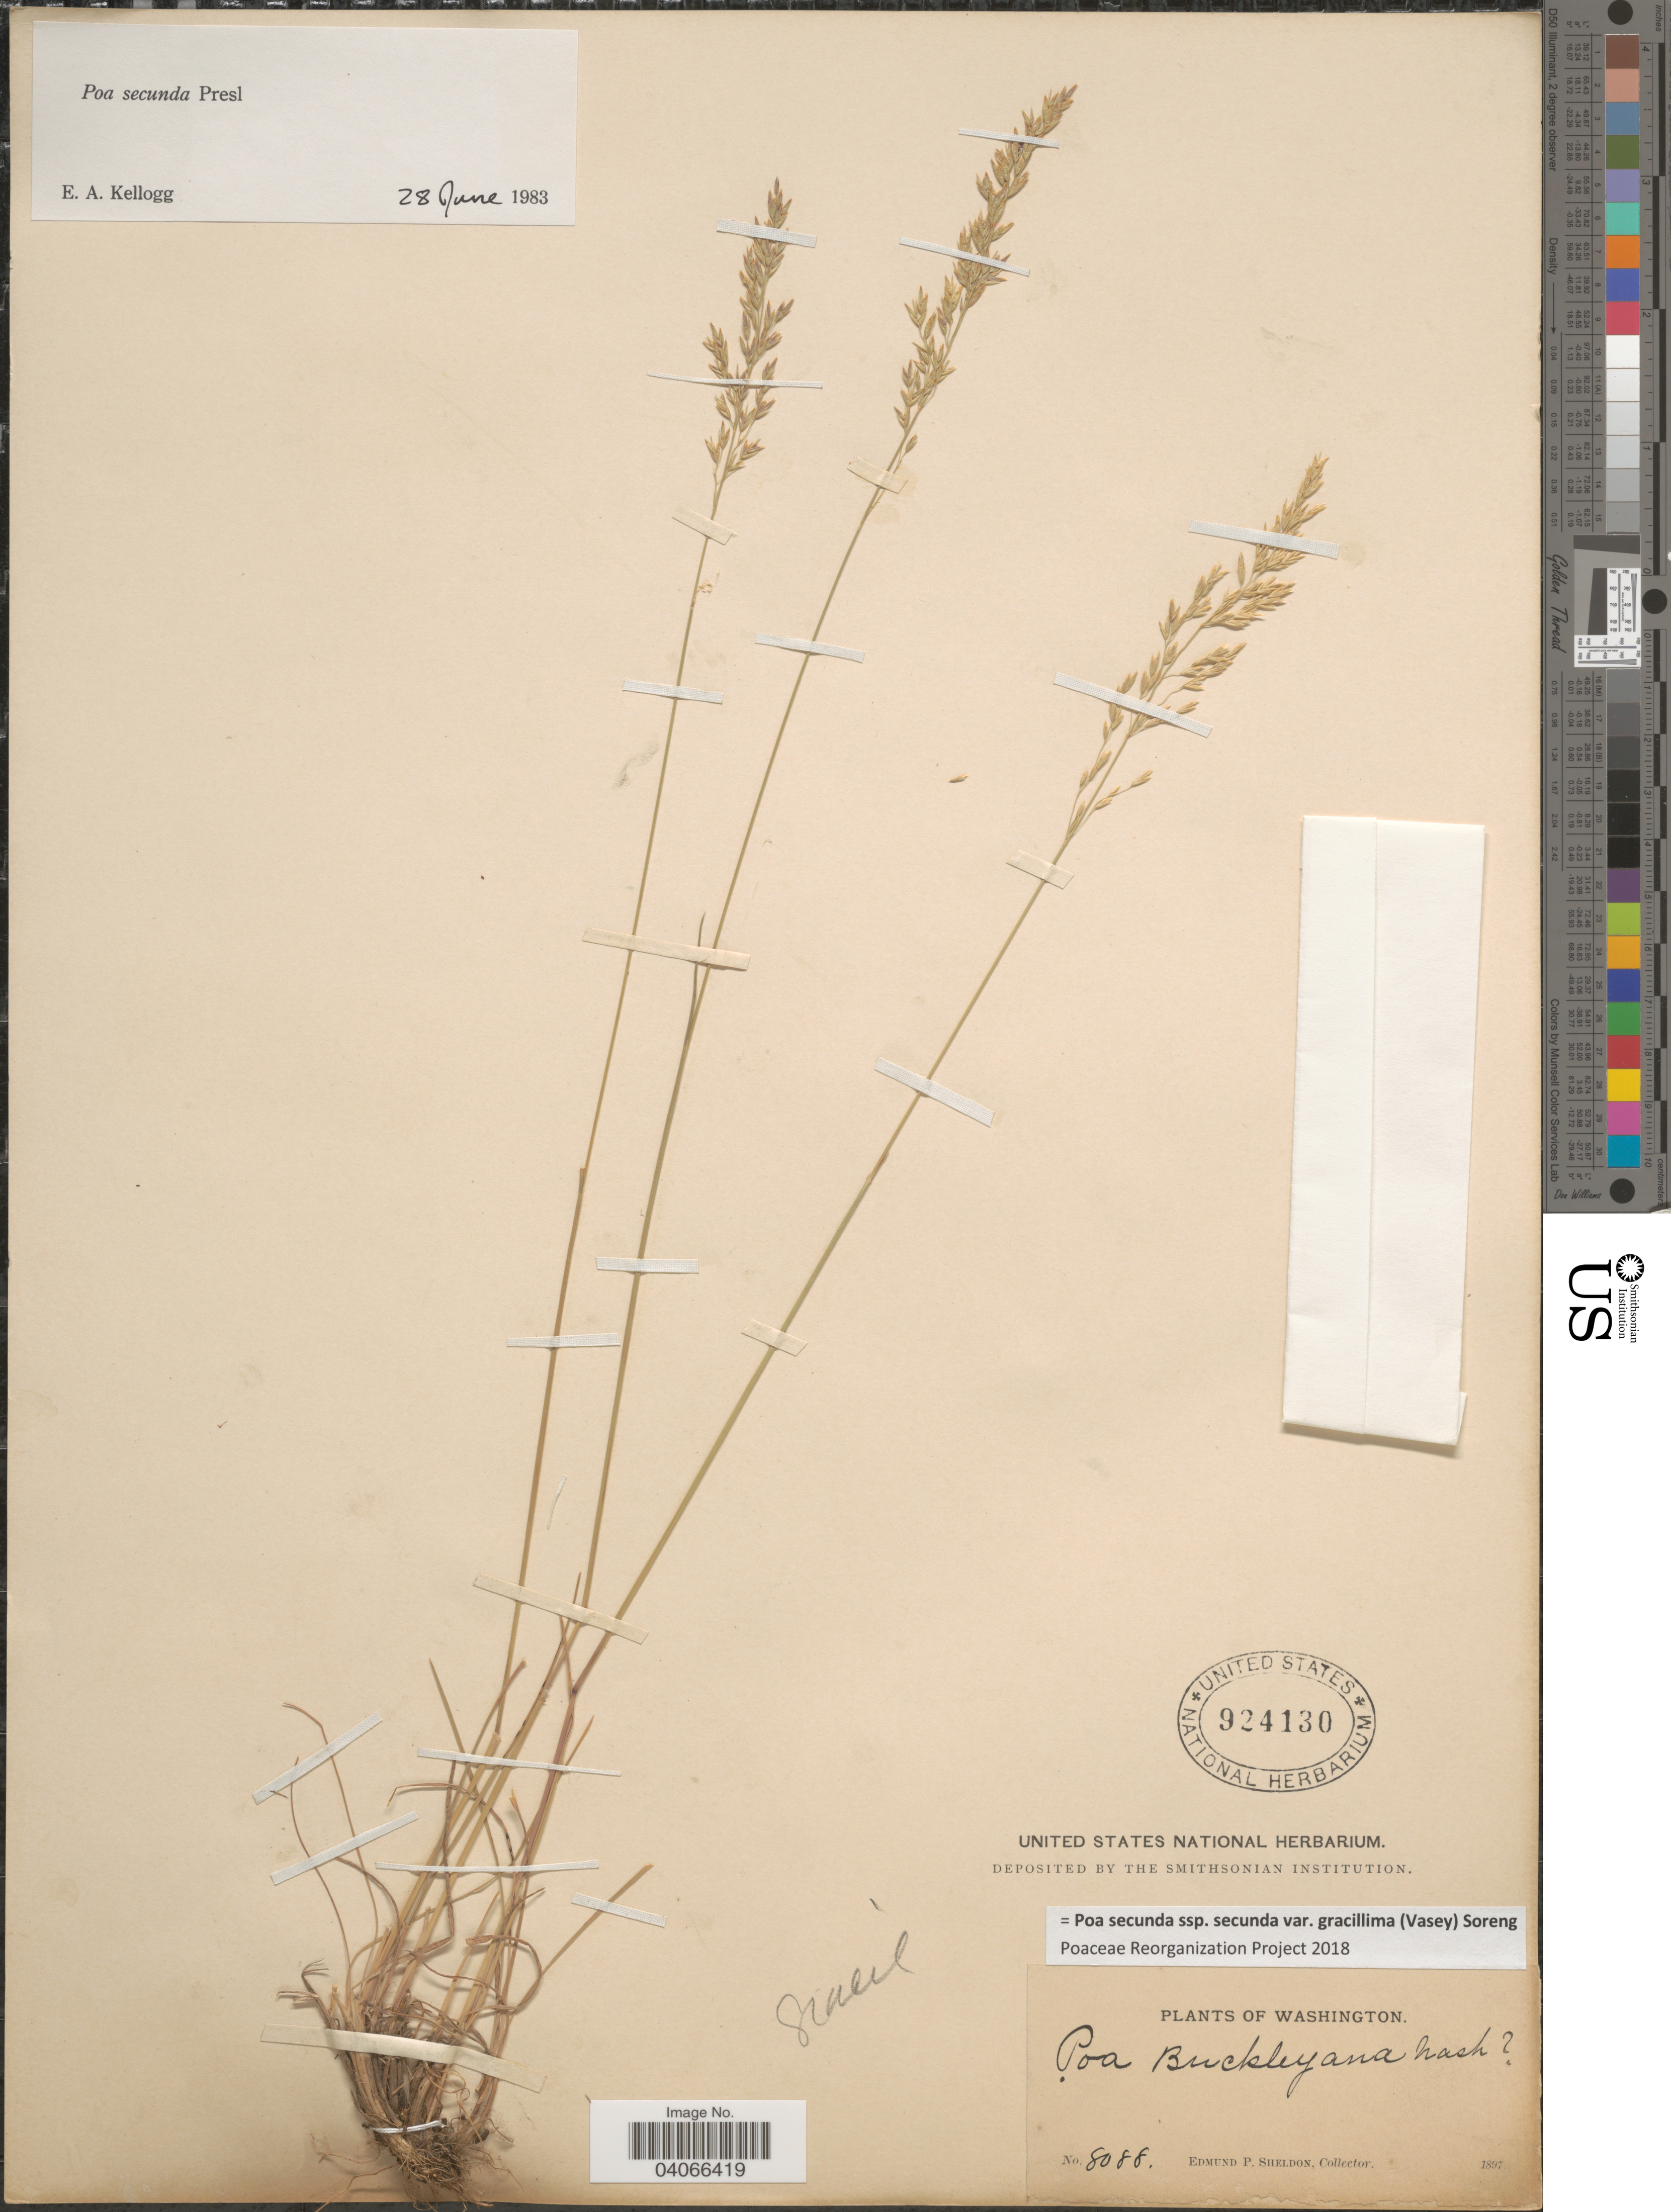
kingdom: Plantae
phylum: Tracheophyta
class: Liliopsida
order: Poales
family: Poaceae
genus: Poa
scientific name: Poa secunda subsp. secunda var. gracillima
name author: (Vasey) Soreng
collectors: E. P. Sheldon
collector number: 8088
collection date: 1897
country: United States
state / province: Washington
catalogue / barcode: US 924130